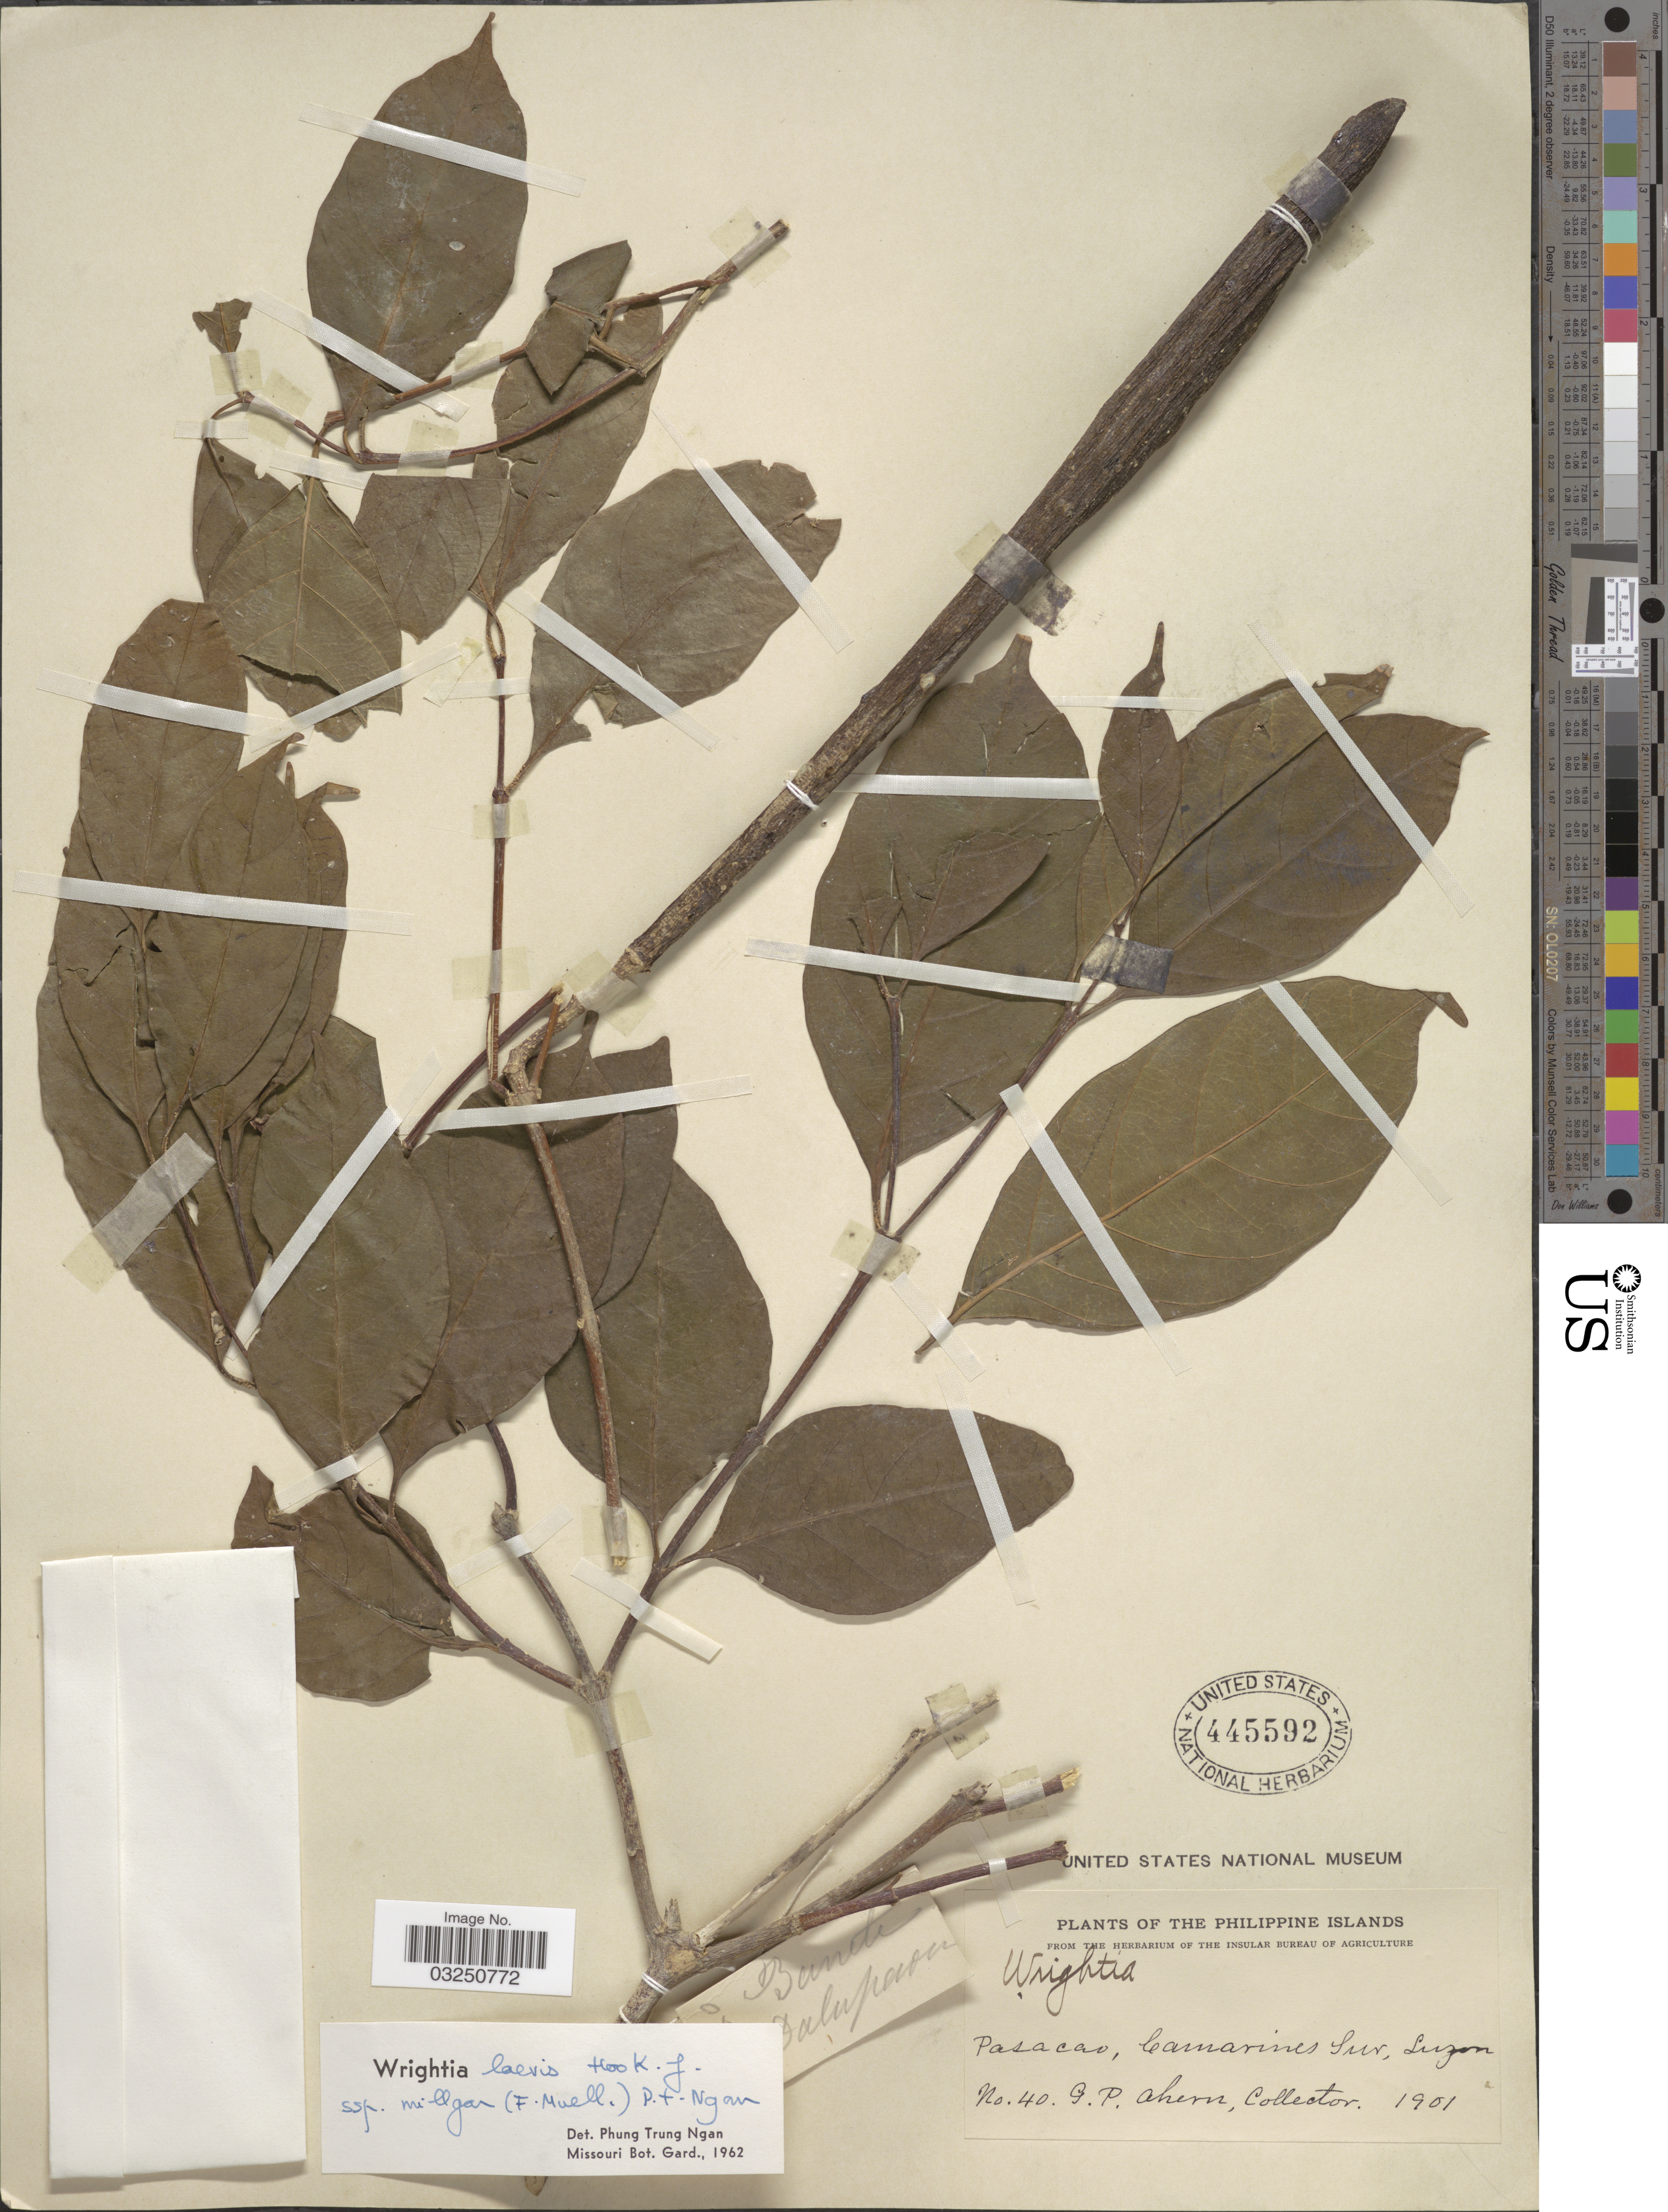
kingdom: Plantae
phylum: Tracheophyta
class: Magnoliopsida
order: Gentianales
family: Apocynaceae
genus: Wrightia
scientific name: Wrightia laevis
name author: Hook. f.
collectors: G. Ahern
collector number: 40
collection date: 1901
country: Philippines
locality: Pasacao, Camarines Sur, Luzon.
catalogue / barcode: US 445592